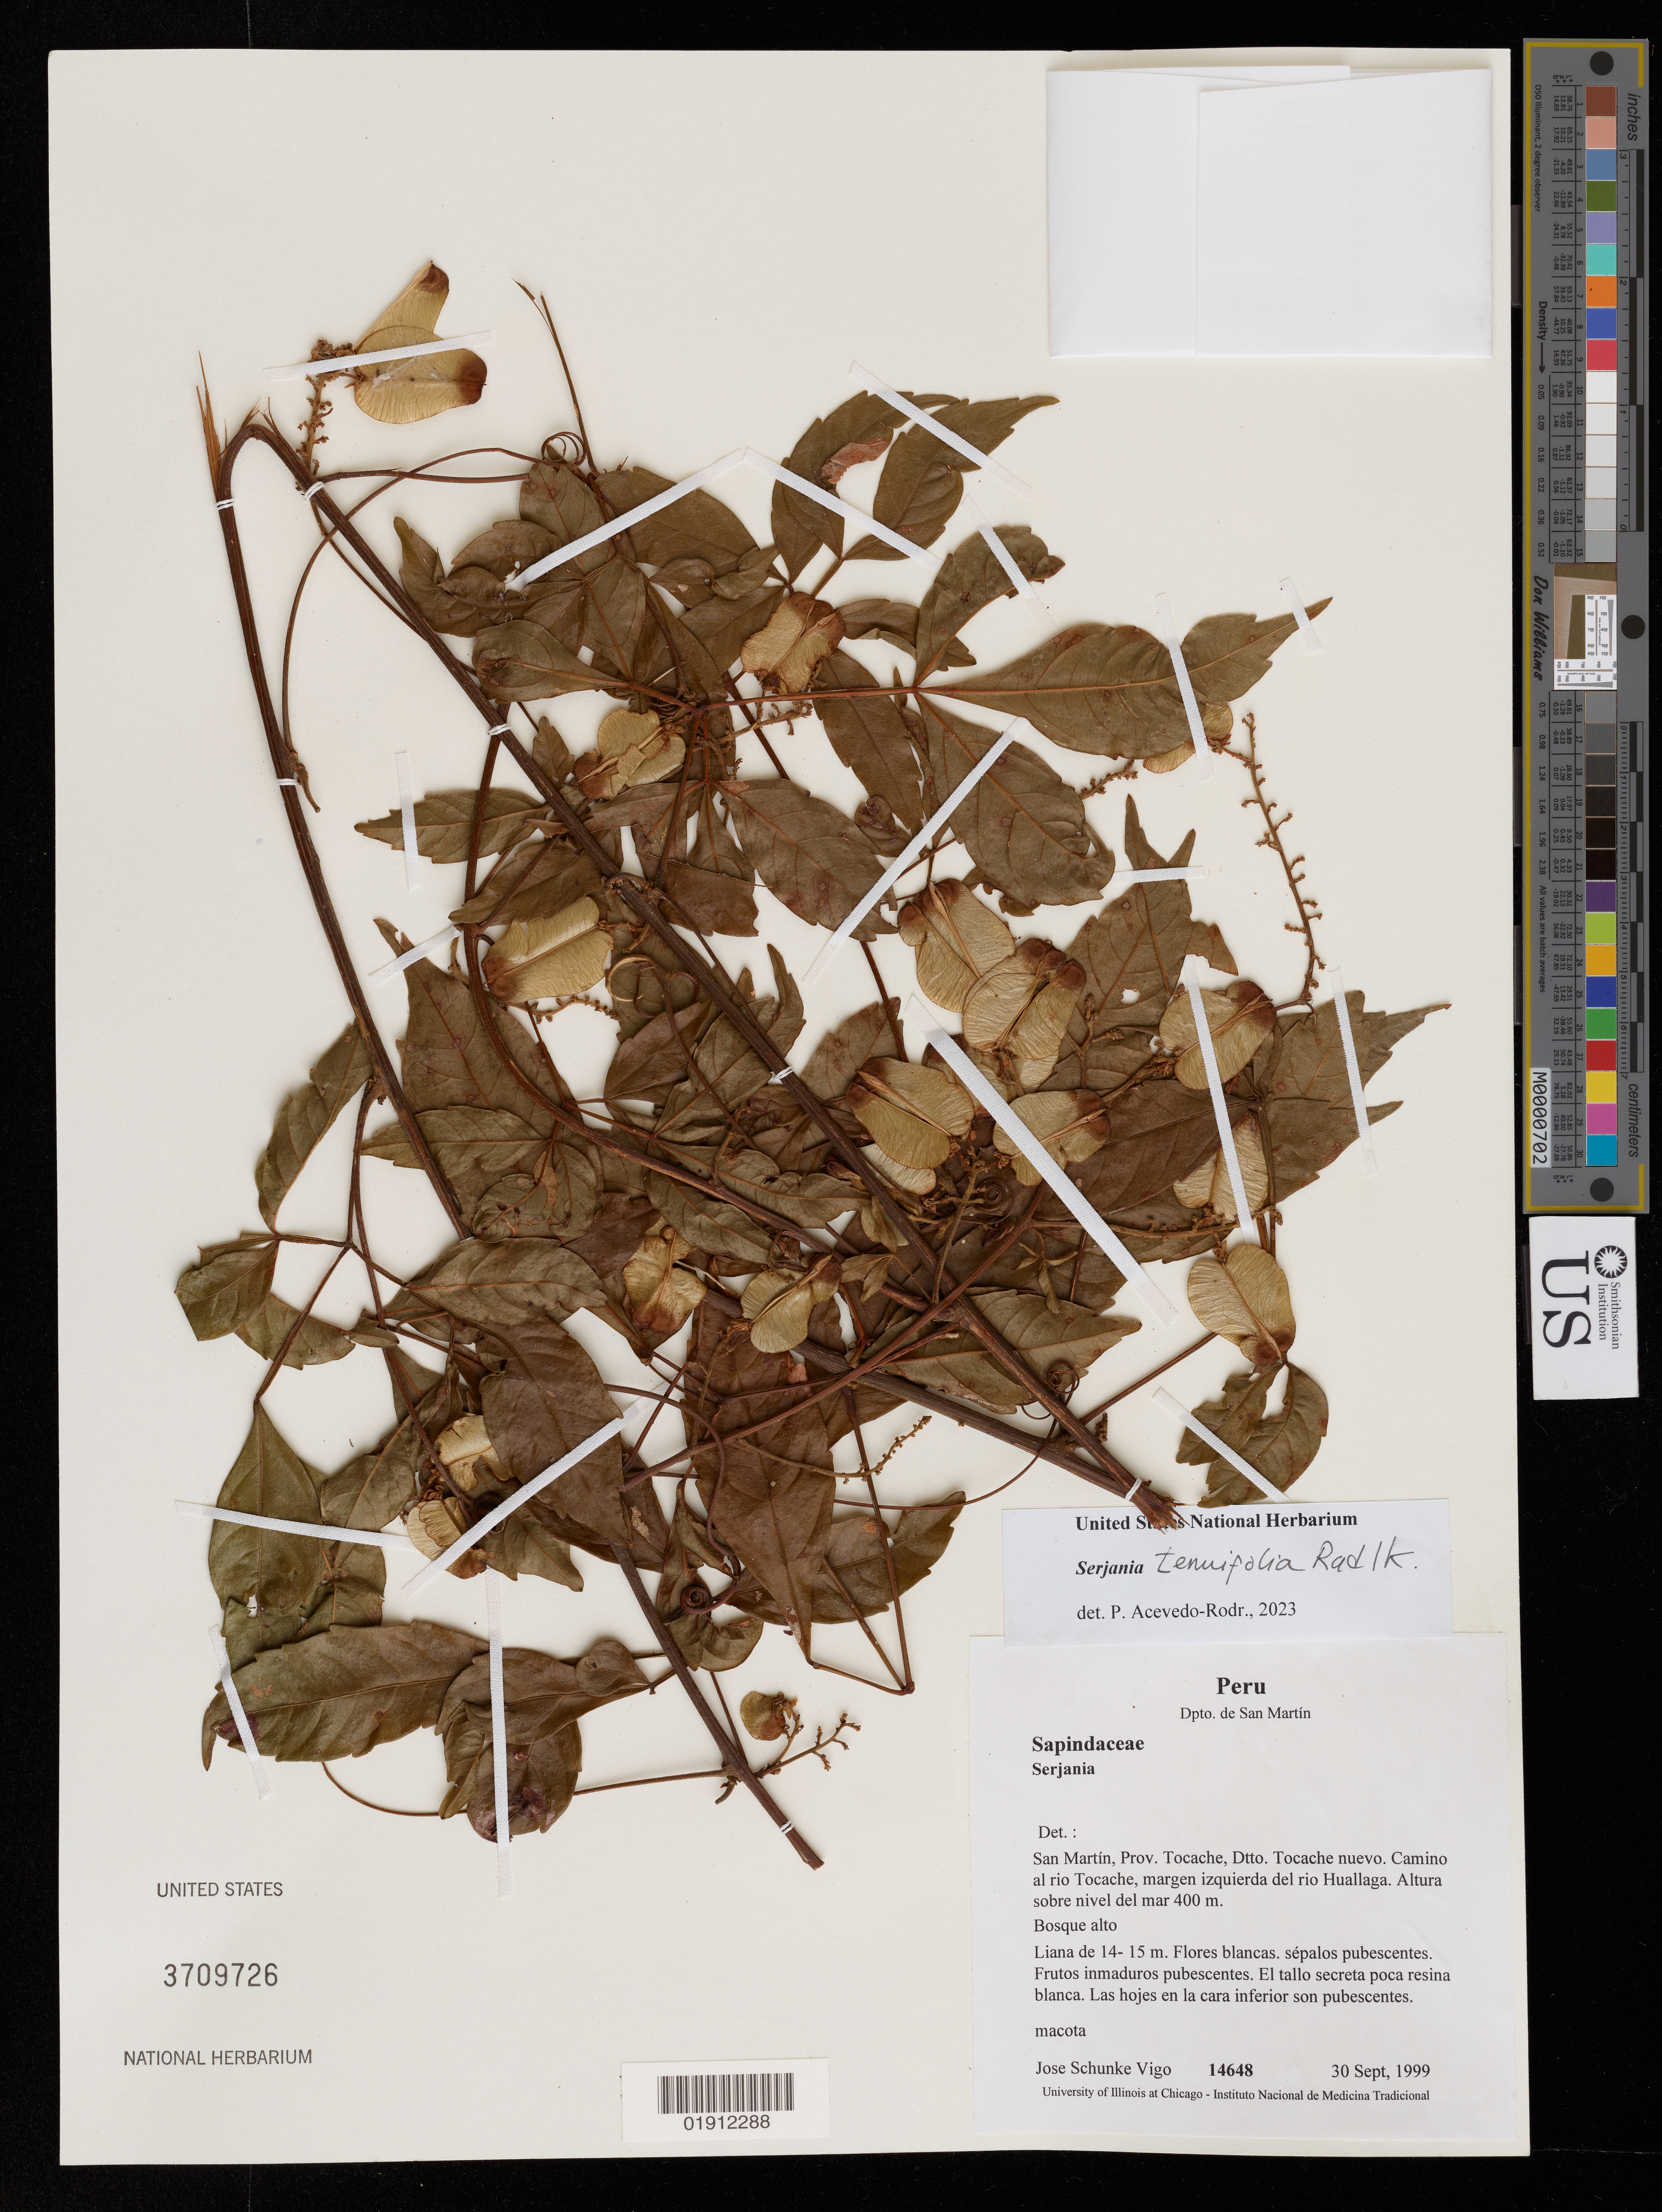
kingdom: Plantae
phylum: Tracheophyta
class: Magnoliopsida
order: Sapindales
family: Sapindaceae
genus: Serjania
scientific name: Serjania tenuifolia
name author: Radlk.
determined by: Acevedo-Rodriguez, P., (US), Smithsonian Institution - National Museum of Natural History (UNITED STATES)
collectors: J. Schunke-Vigo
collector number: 14648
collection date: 1999-09-30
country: Peru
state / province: San Martín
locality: Prov. Tocache, Dtto. Tocache Nuevo. Camino al rio Tocache, margen izquierda del rio Huallaga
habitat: Bosque alto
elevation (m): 400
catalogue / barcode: US 3709726